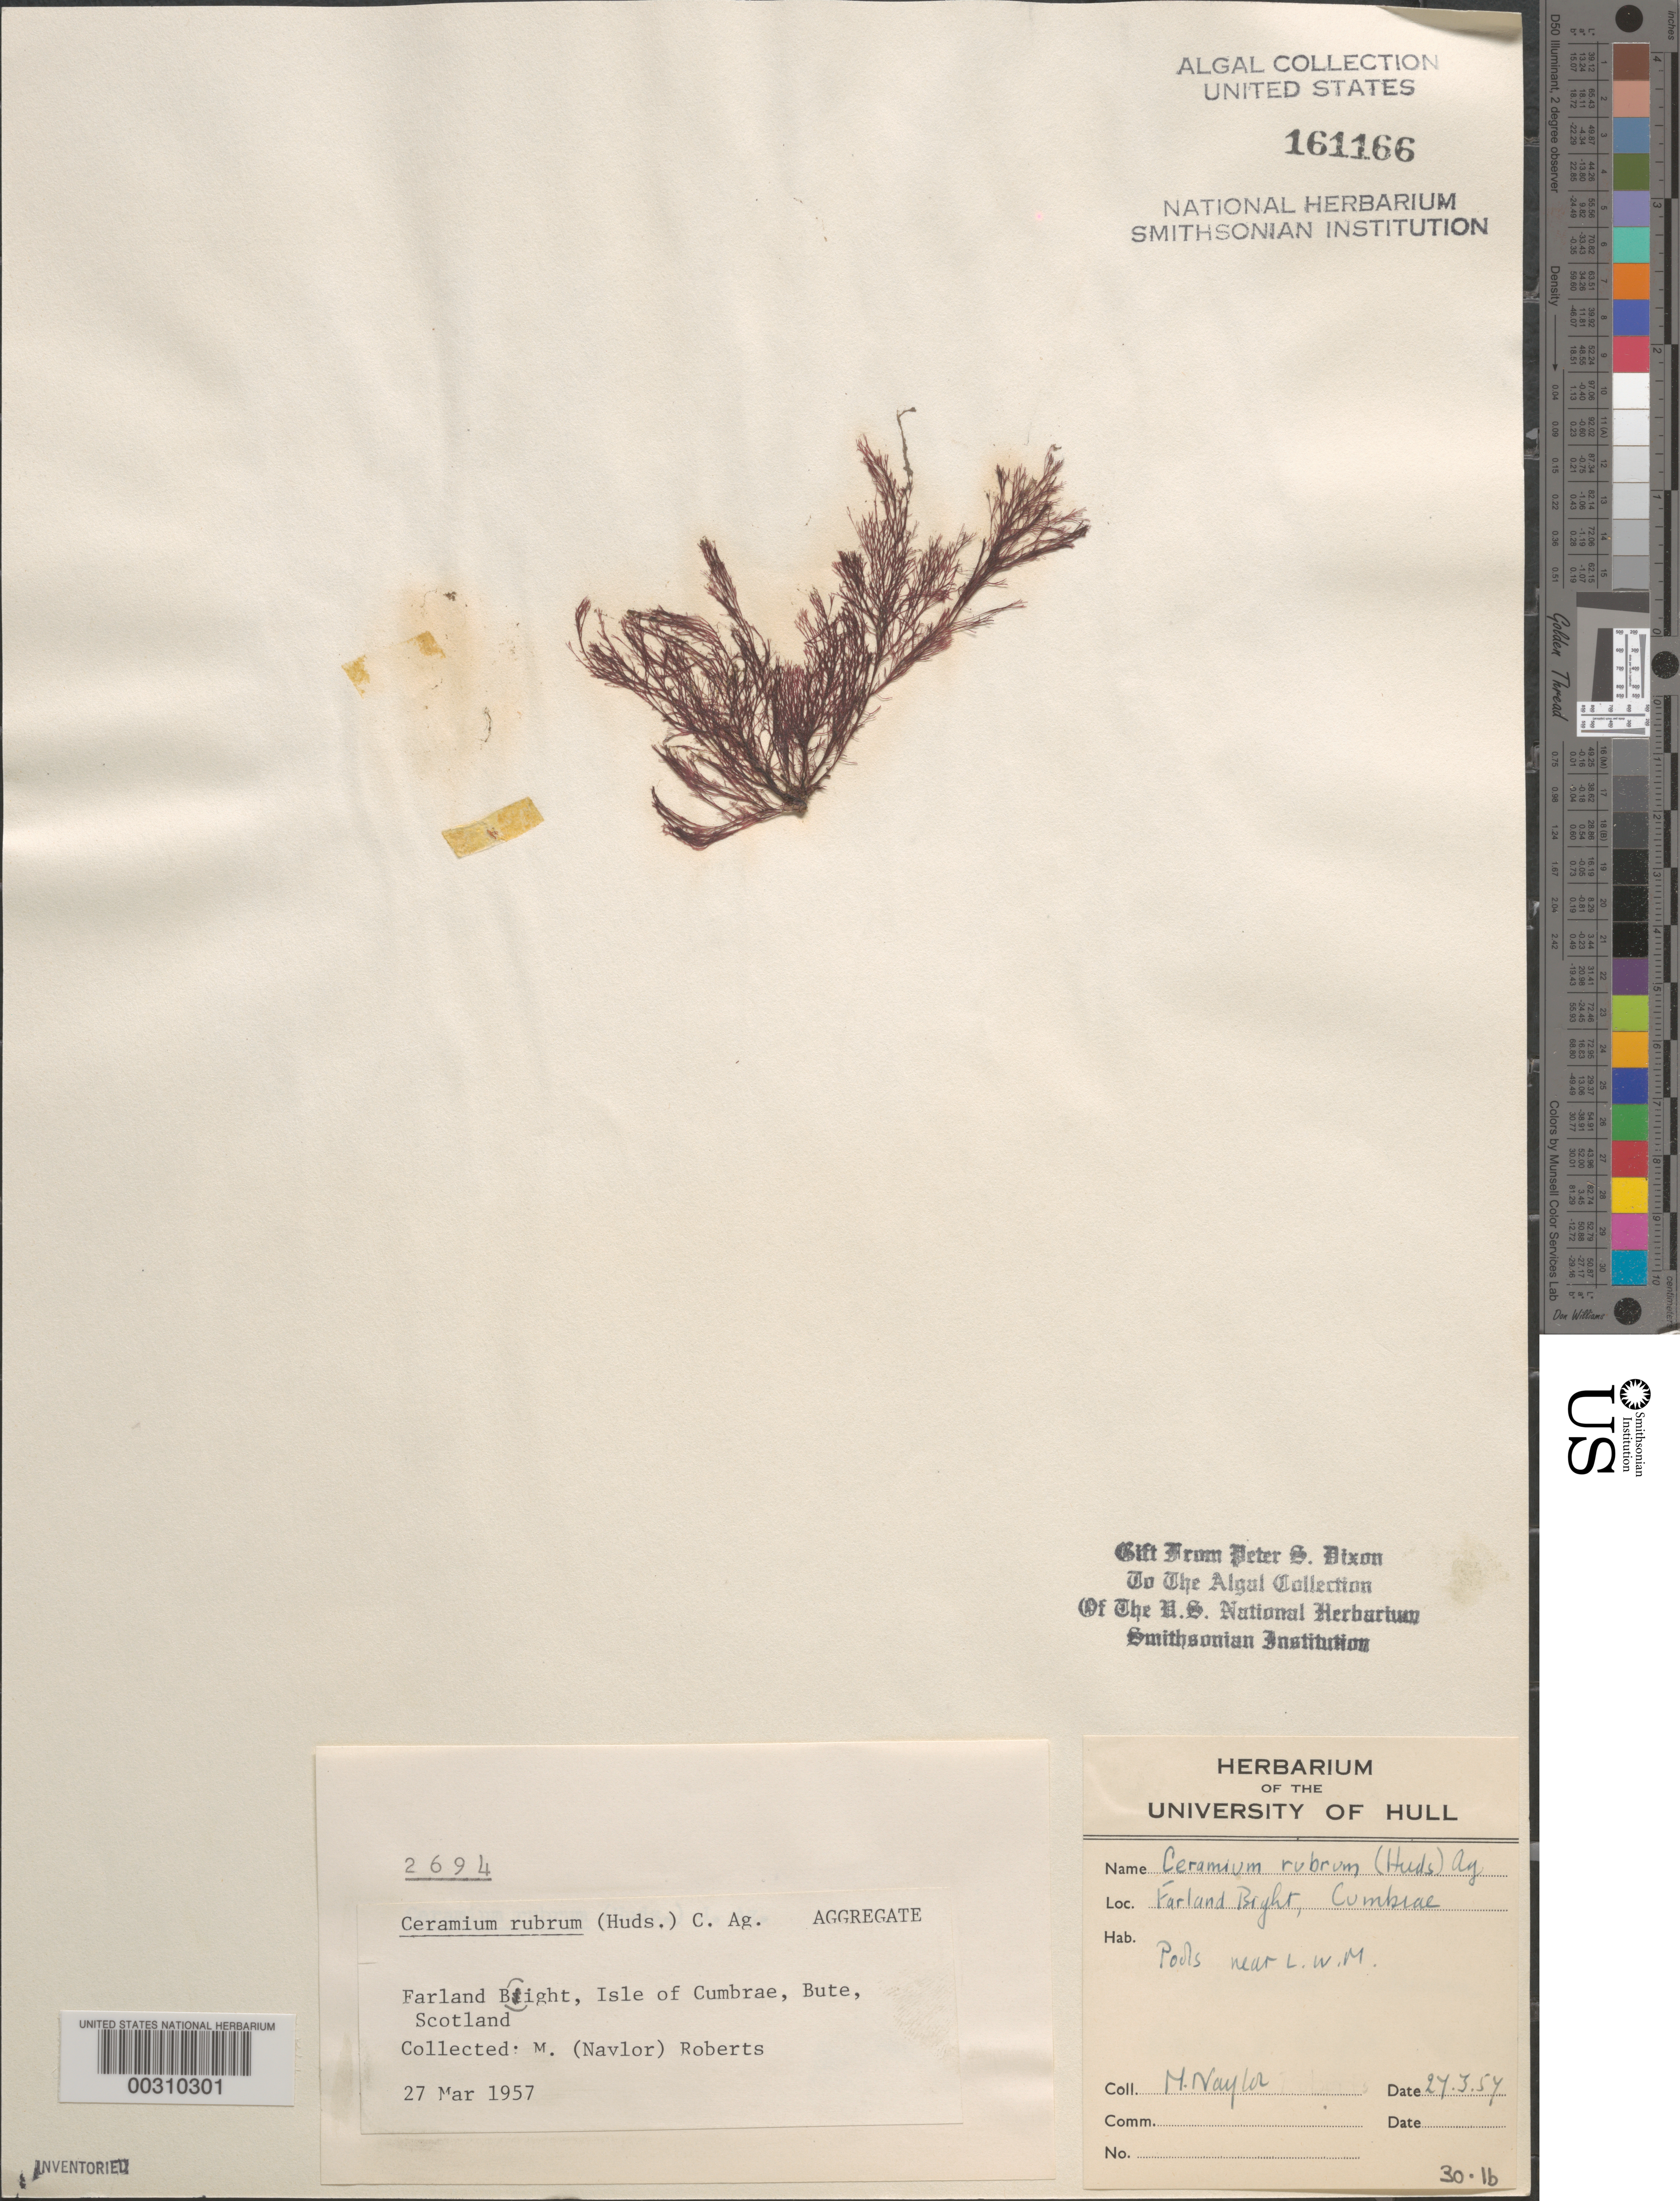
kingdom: Plantae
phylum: Rhodophyta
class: Florideophyceae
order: Ceramiales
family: Ceramiaceae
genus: Ceramium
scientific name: Ceramium rubrum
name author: C. Agardh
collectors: M. Roberts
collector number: PSD 2694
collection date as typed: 27 Mar 1957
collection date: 1957-03-27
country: United Kingdom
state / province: Scotland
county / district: North Ayrshire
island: Great Cumbrae Island (Isle of Cumbrae)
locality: Farland Bight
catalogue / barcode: US 161166